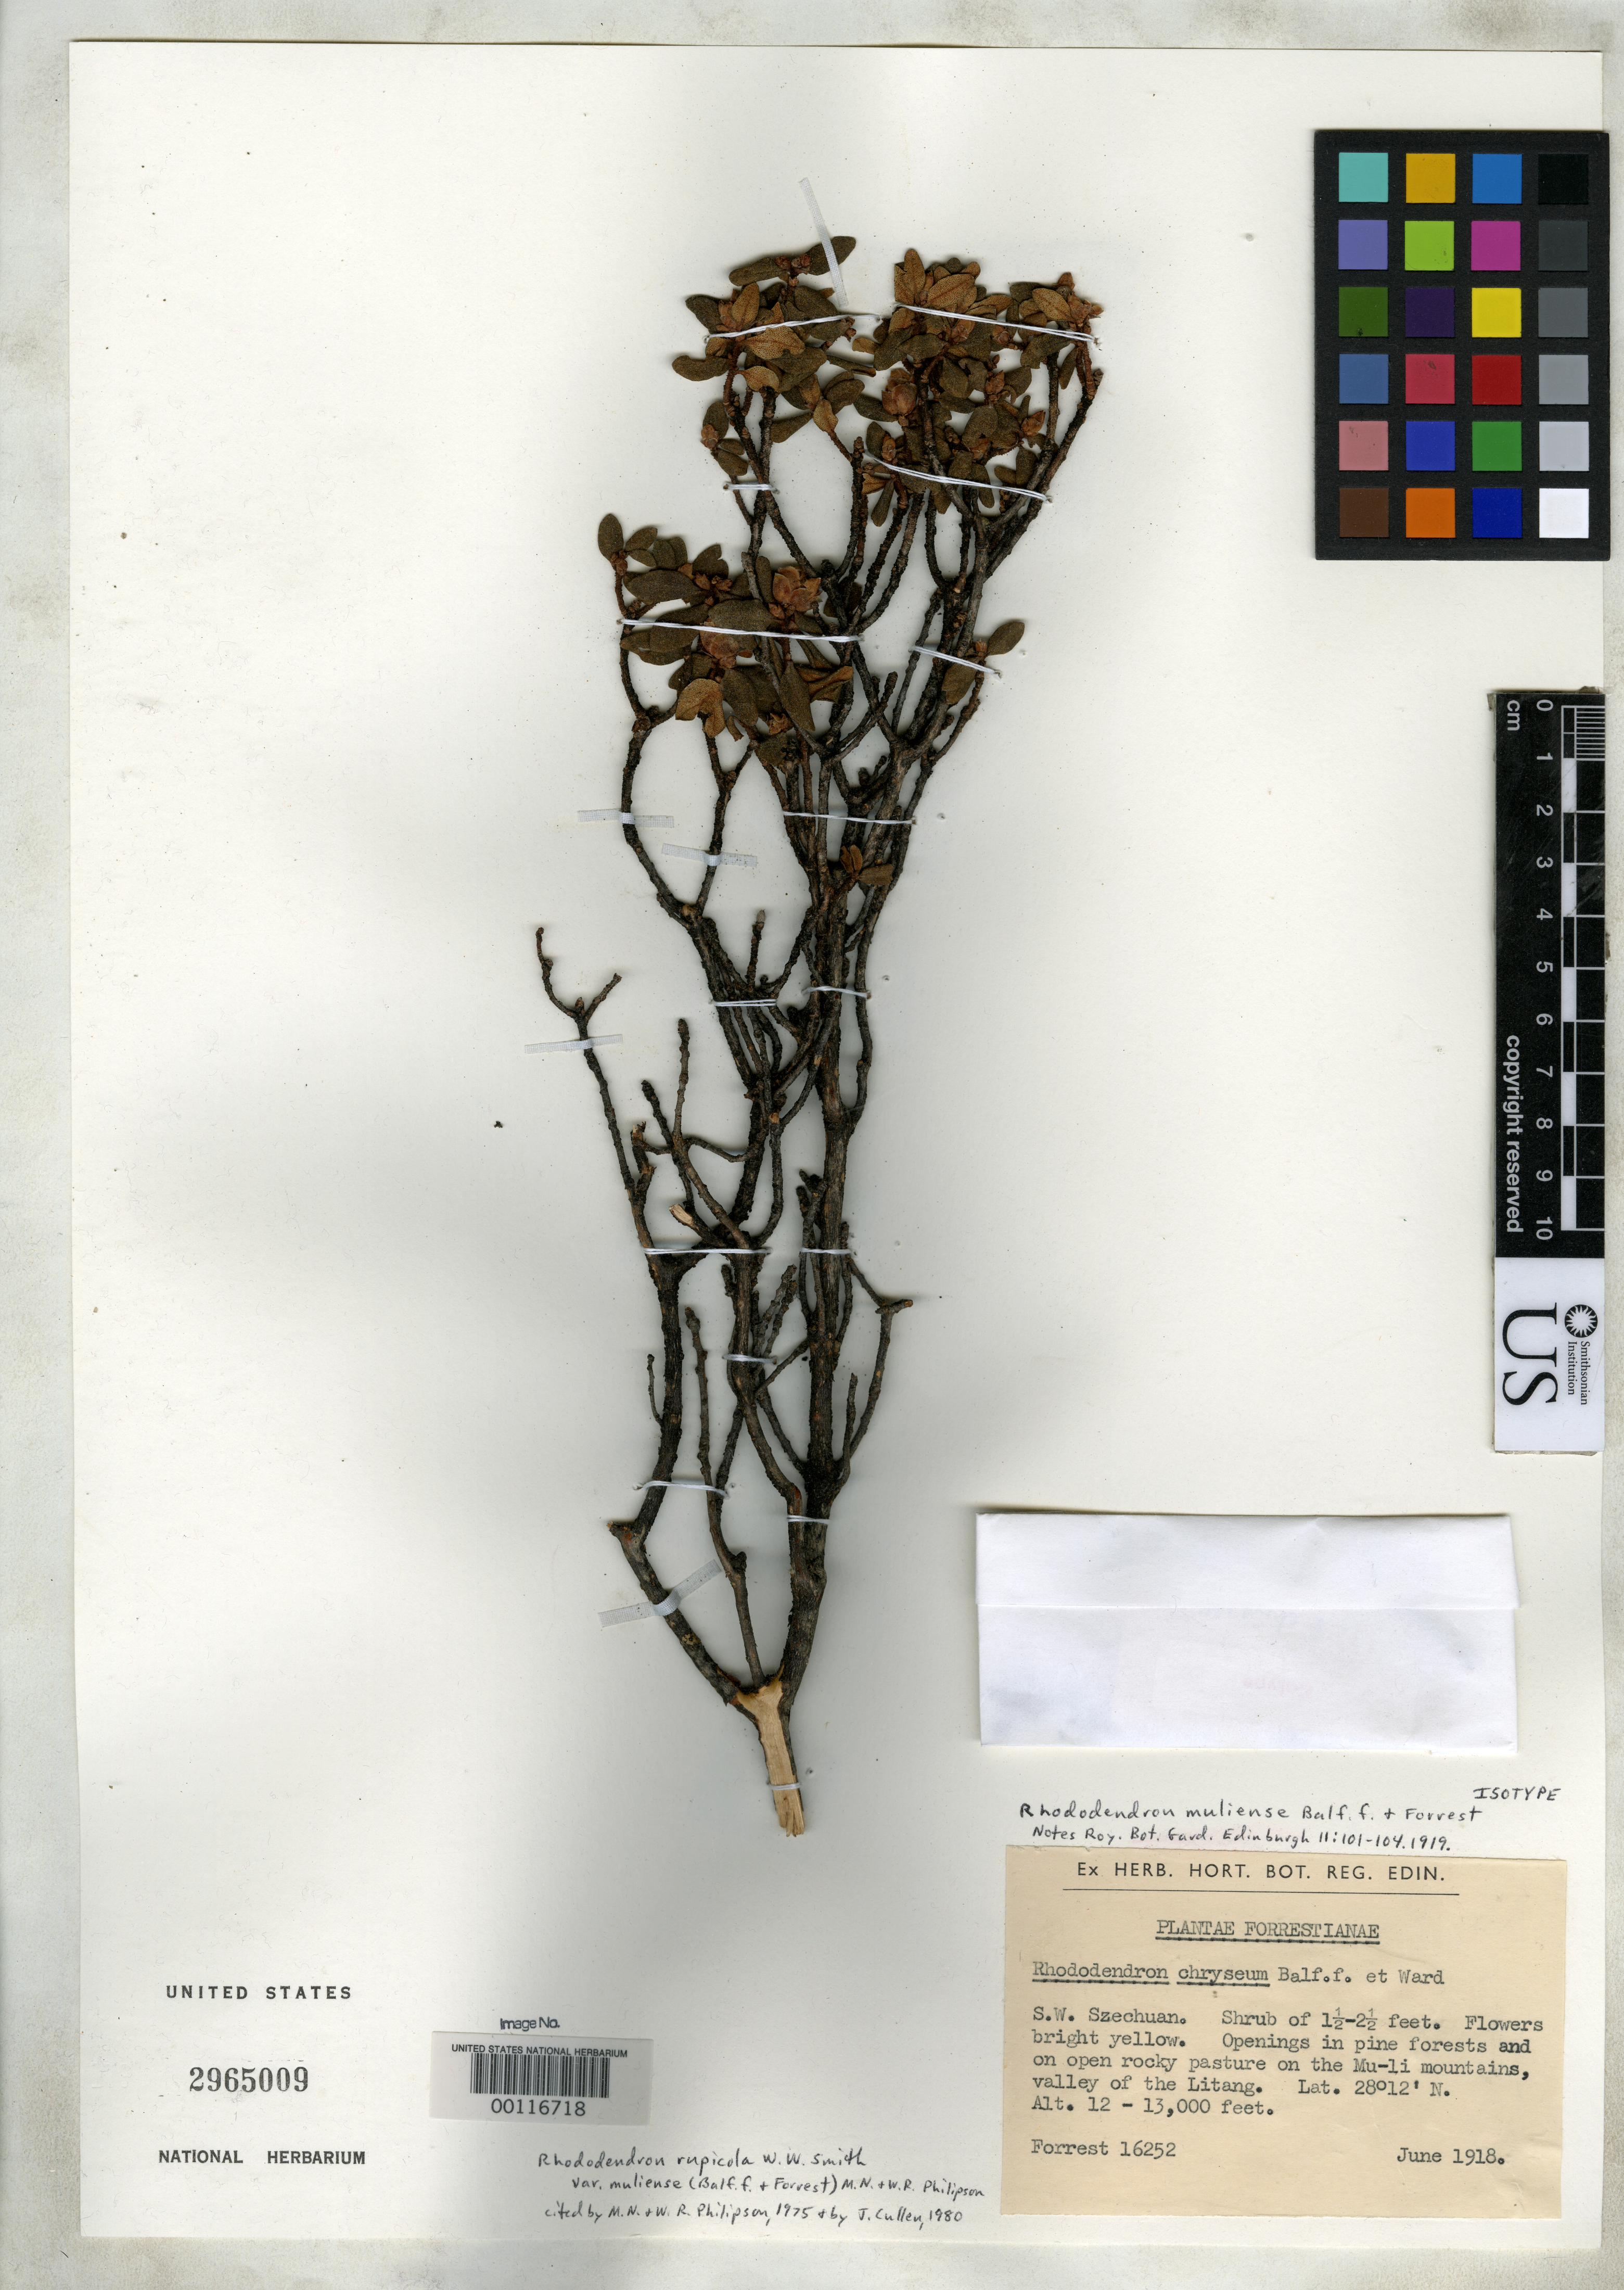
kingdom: Plantae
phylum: Tracheophyta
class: Magnoliopsida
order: Ericales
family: Ericaceae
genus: Rhododendron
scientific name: Rhododendron muliense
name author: Balf. f. & Forrest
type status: Isotype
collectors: F. Forrest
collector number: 162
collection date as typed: Jun 1918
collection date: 1918-06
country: China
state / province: Sichuan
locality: Mu-li Mts., Litang Valley; alt. 12,000-13,000 ft.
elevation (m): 3658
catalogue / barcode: US 2965009